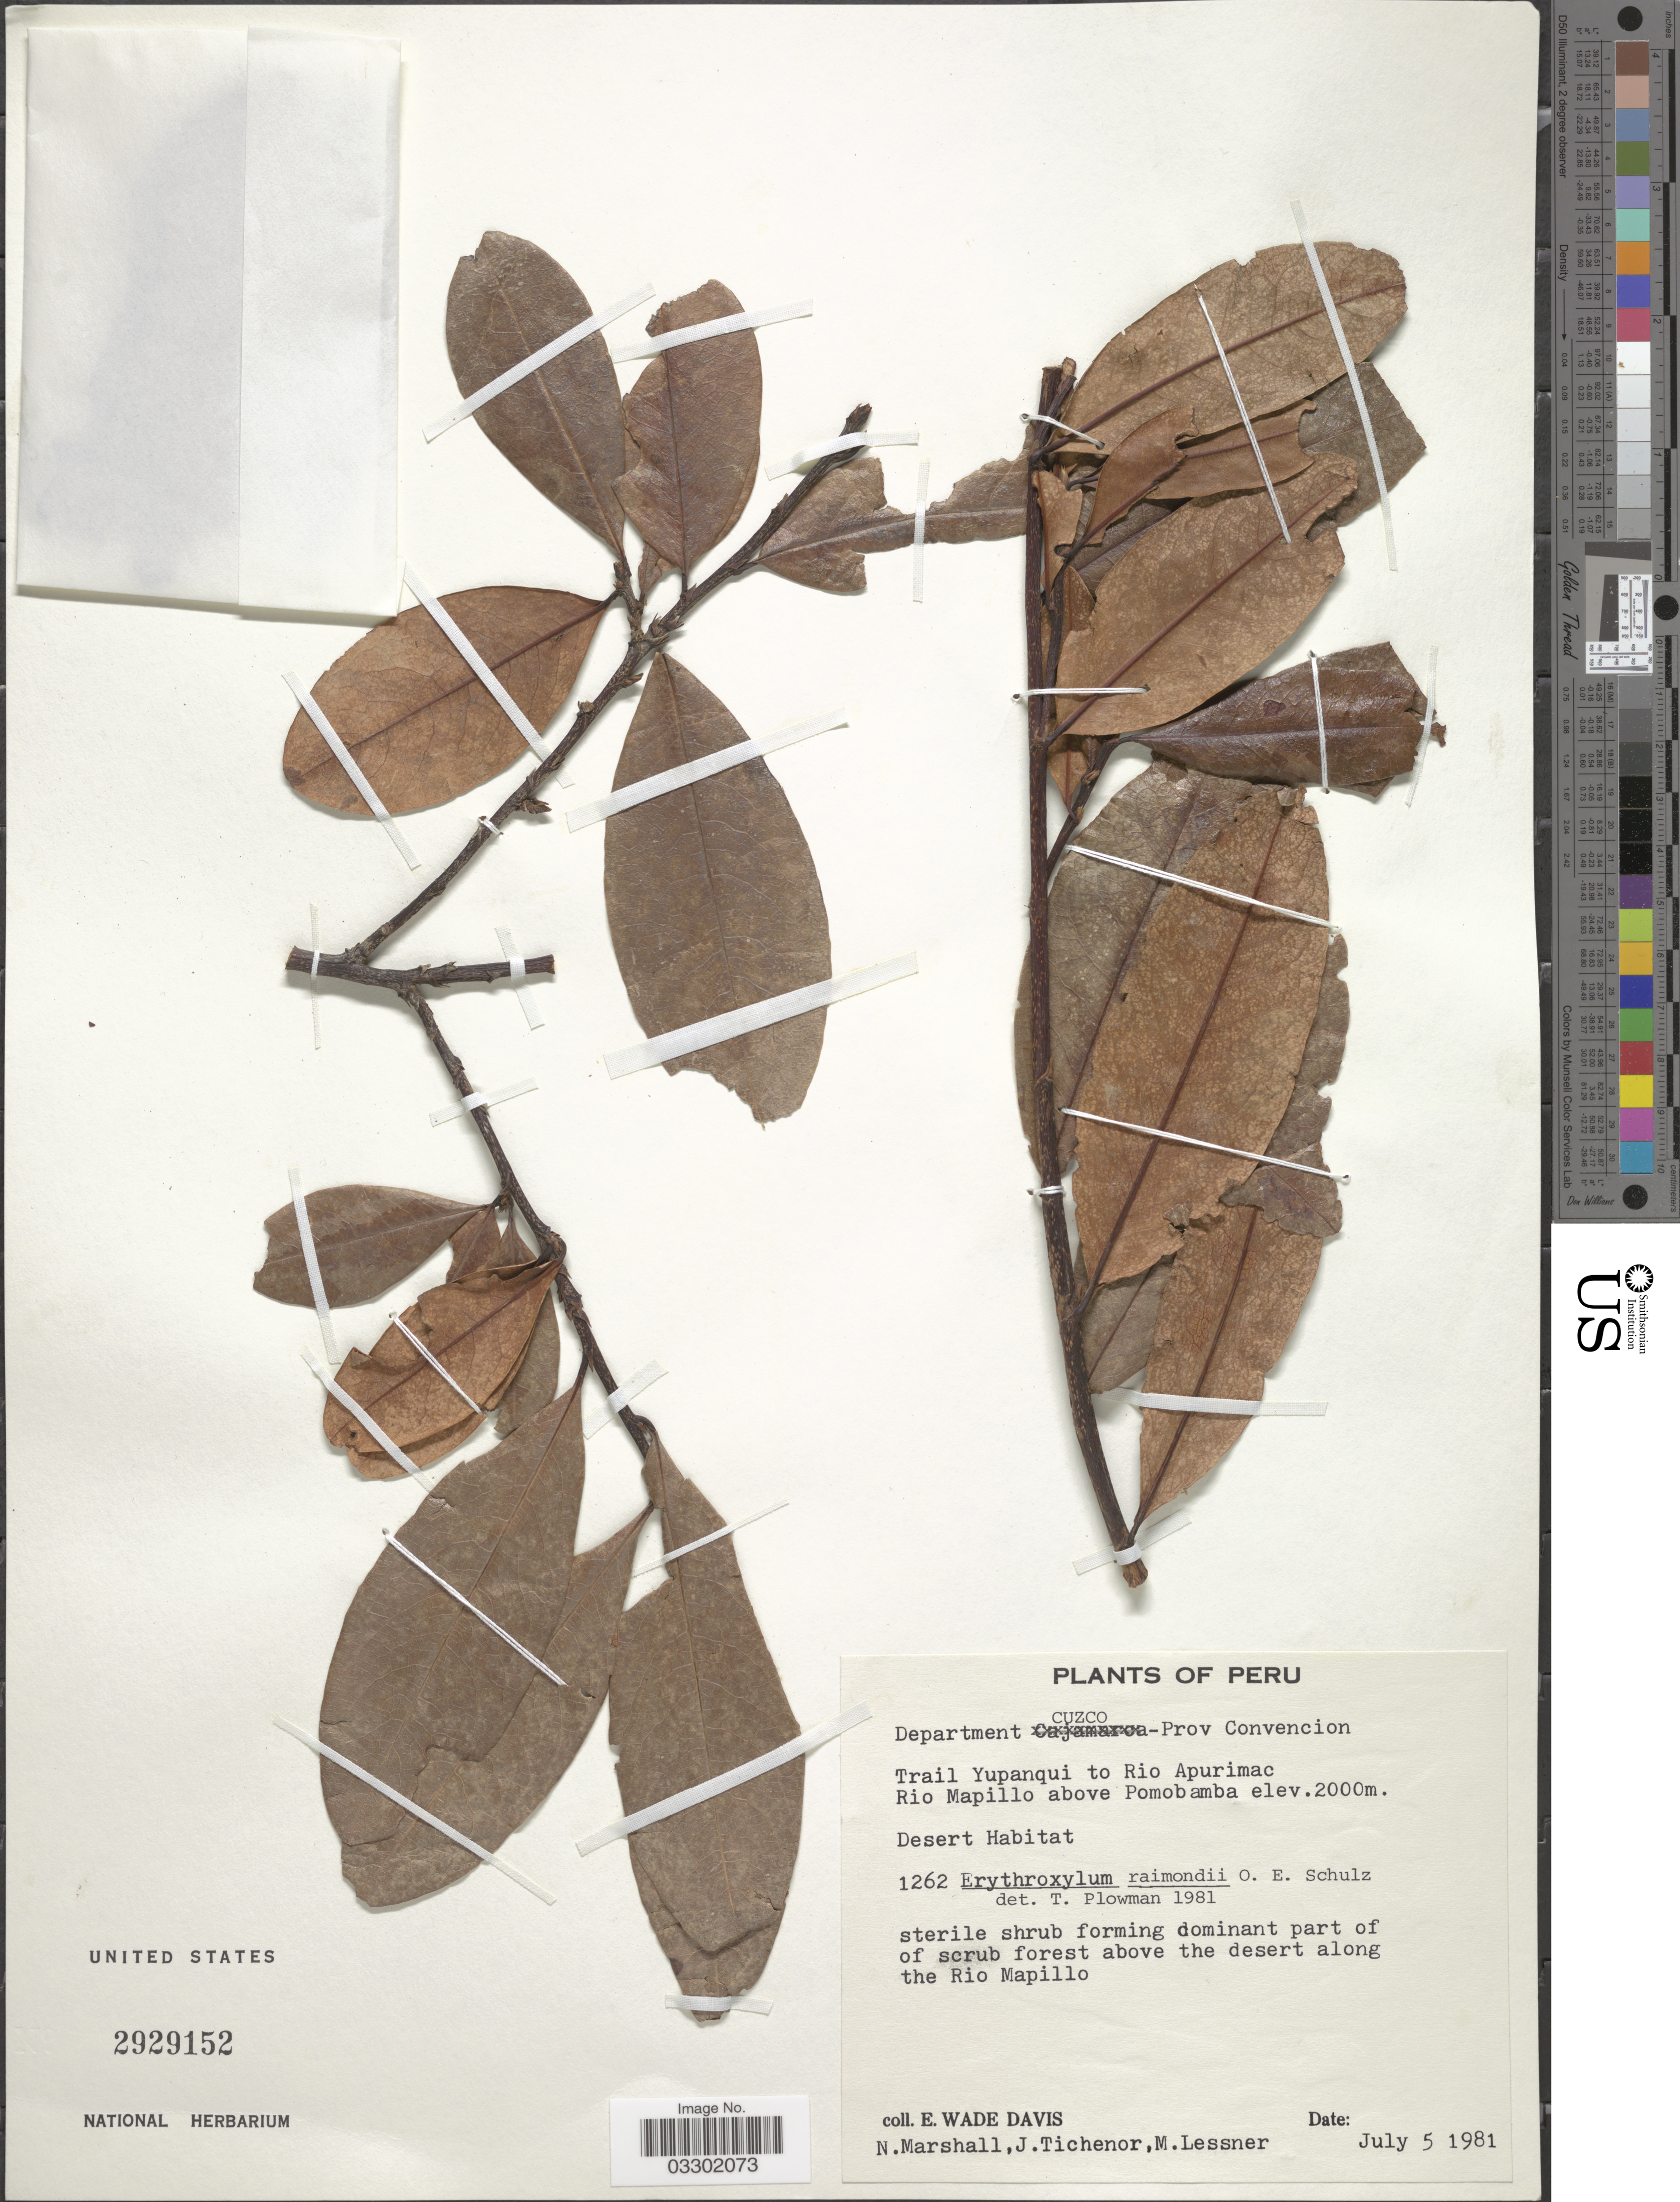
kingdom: Plantae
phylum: Tracheophyta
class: Magnoliopsida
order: Malpighiales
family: Erythroxylaceae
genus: Erythroxylum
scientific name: Erythroxylum raimondii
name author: O.E. Schulz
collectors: N. Marshall, J. Tichenor & M. Lessner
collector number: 1262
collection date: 1981-07-05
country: Peru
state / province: Cusco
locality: Department Cuzco - Prov Convencion. Trail Yupanqui to Rio Apurimac. Rio Mapillo above Pomobamba. Above the desert along the Rio Mapillo.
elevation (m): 2000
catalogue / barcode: US 2929152